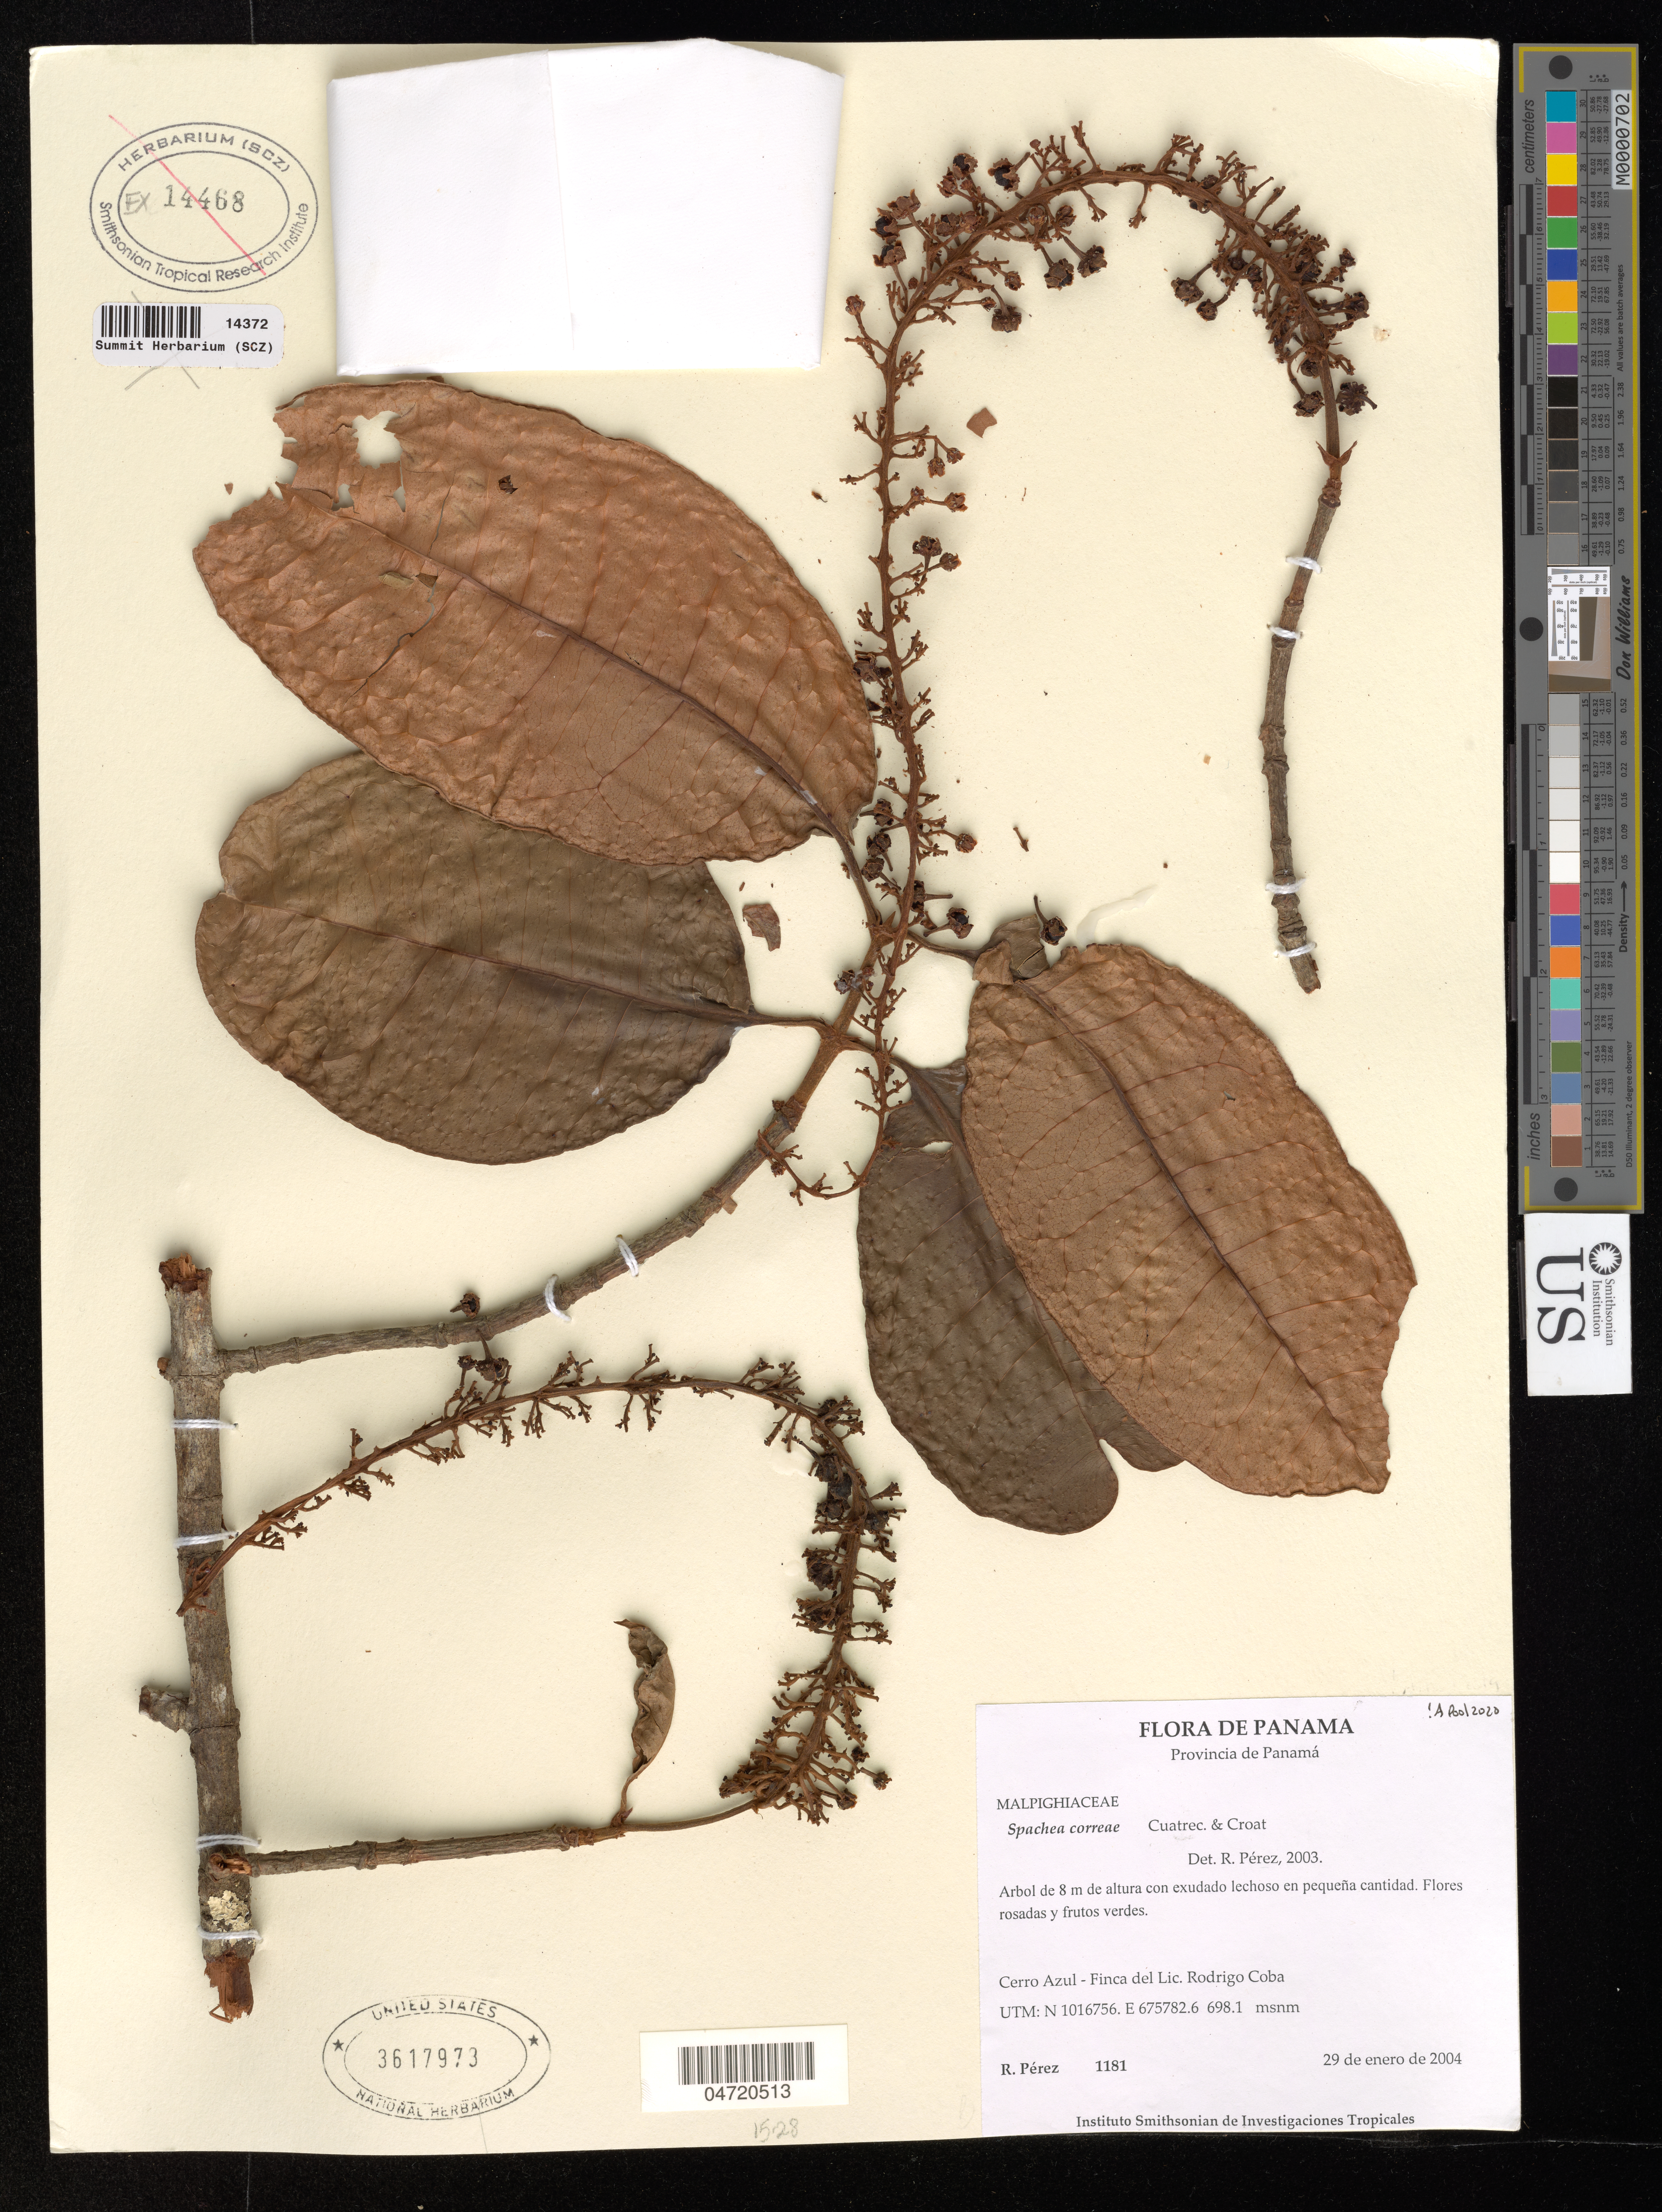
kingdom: Plantae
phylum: Tracheophyta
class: Magnoliopsida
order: Malpighiales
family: Malpighiaceae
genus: Spachea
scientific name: Spachea correae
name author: Cuatrec. & Croat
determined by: Pool, A., (MO), Missouri Botanical Garden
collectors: R. Perez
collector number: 1181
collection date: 2004-01-29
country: Panama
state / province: Panama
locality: Cerro Azul - Finca de Lic. Rodrigo Coba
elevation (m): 698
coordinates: N 1016756, E 675782.6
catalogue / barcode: US 3617973